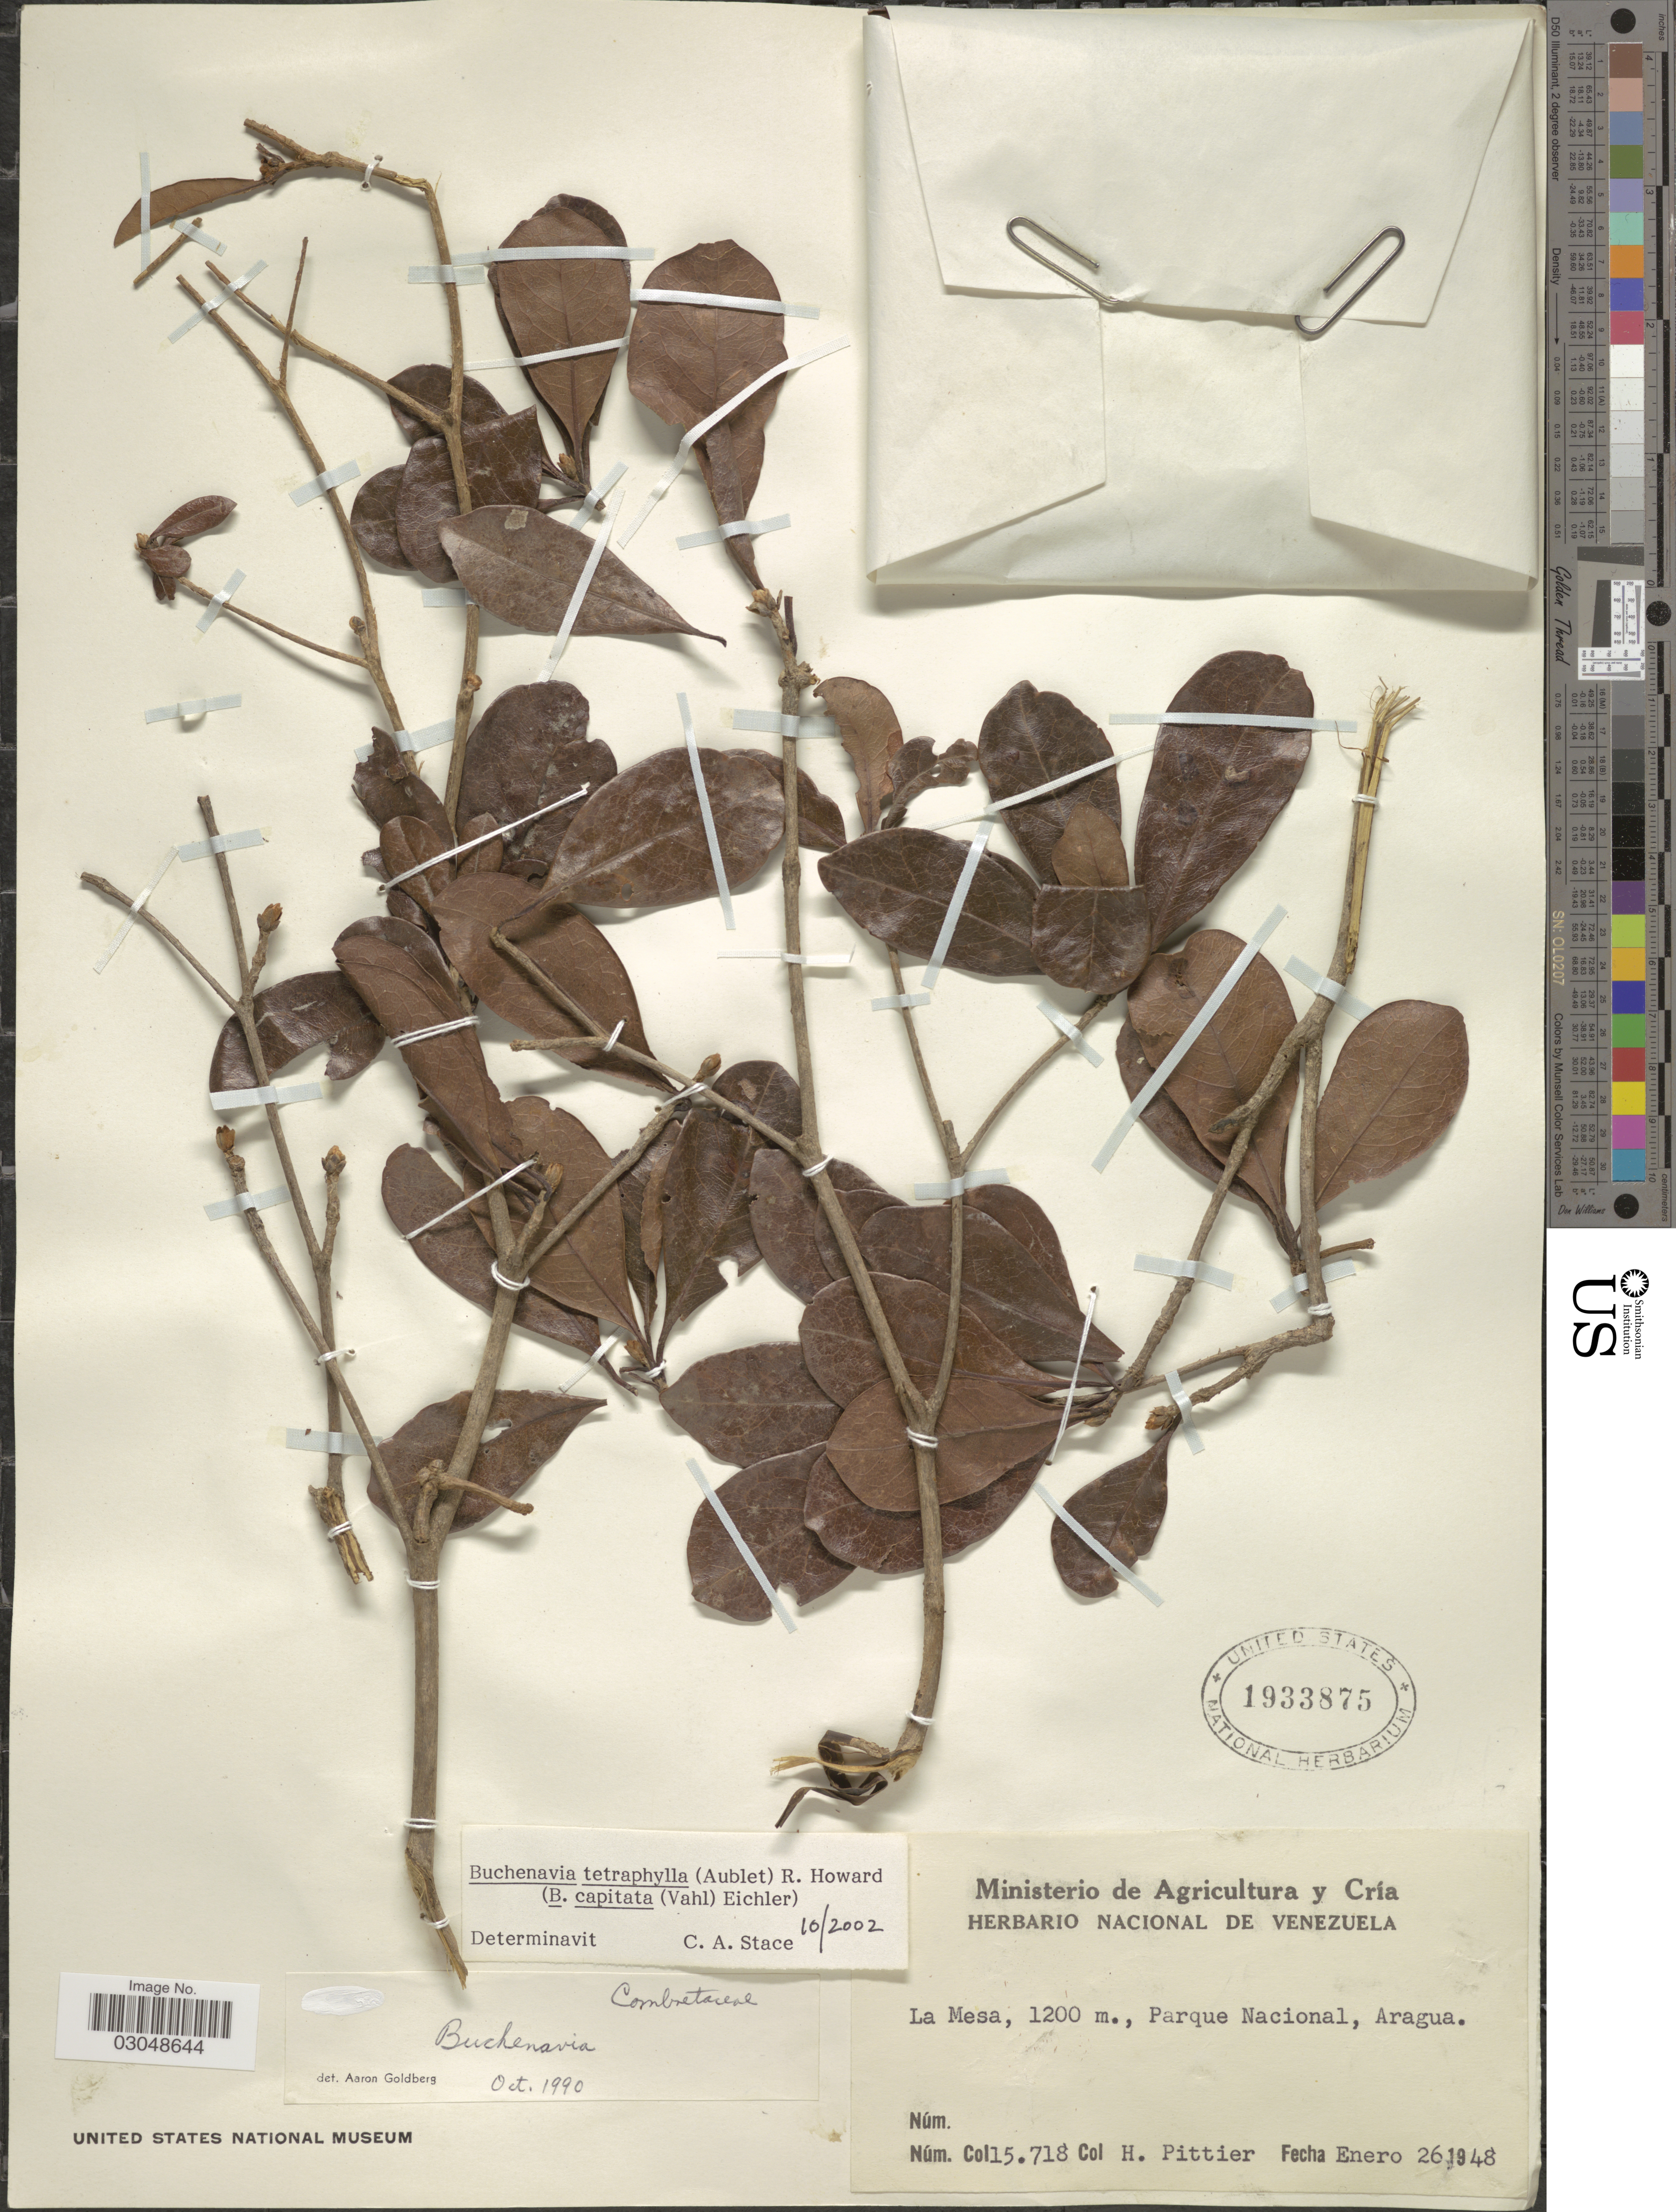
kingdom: Plantae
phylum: Tracheophyta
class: Magnoliopsida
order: Myrtales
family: Combretaceae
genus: Terminalia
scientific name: Terminalia tetraphylla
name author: (Aubl.) Gere & Boatwr.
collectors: H. F. Pittier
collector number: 15718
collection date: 1948-01-26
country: Venezuela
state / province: Aragua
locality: La Mesa. Parque Nacional.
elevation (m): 1200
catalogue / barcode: US 1933875